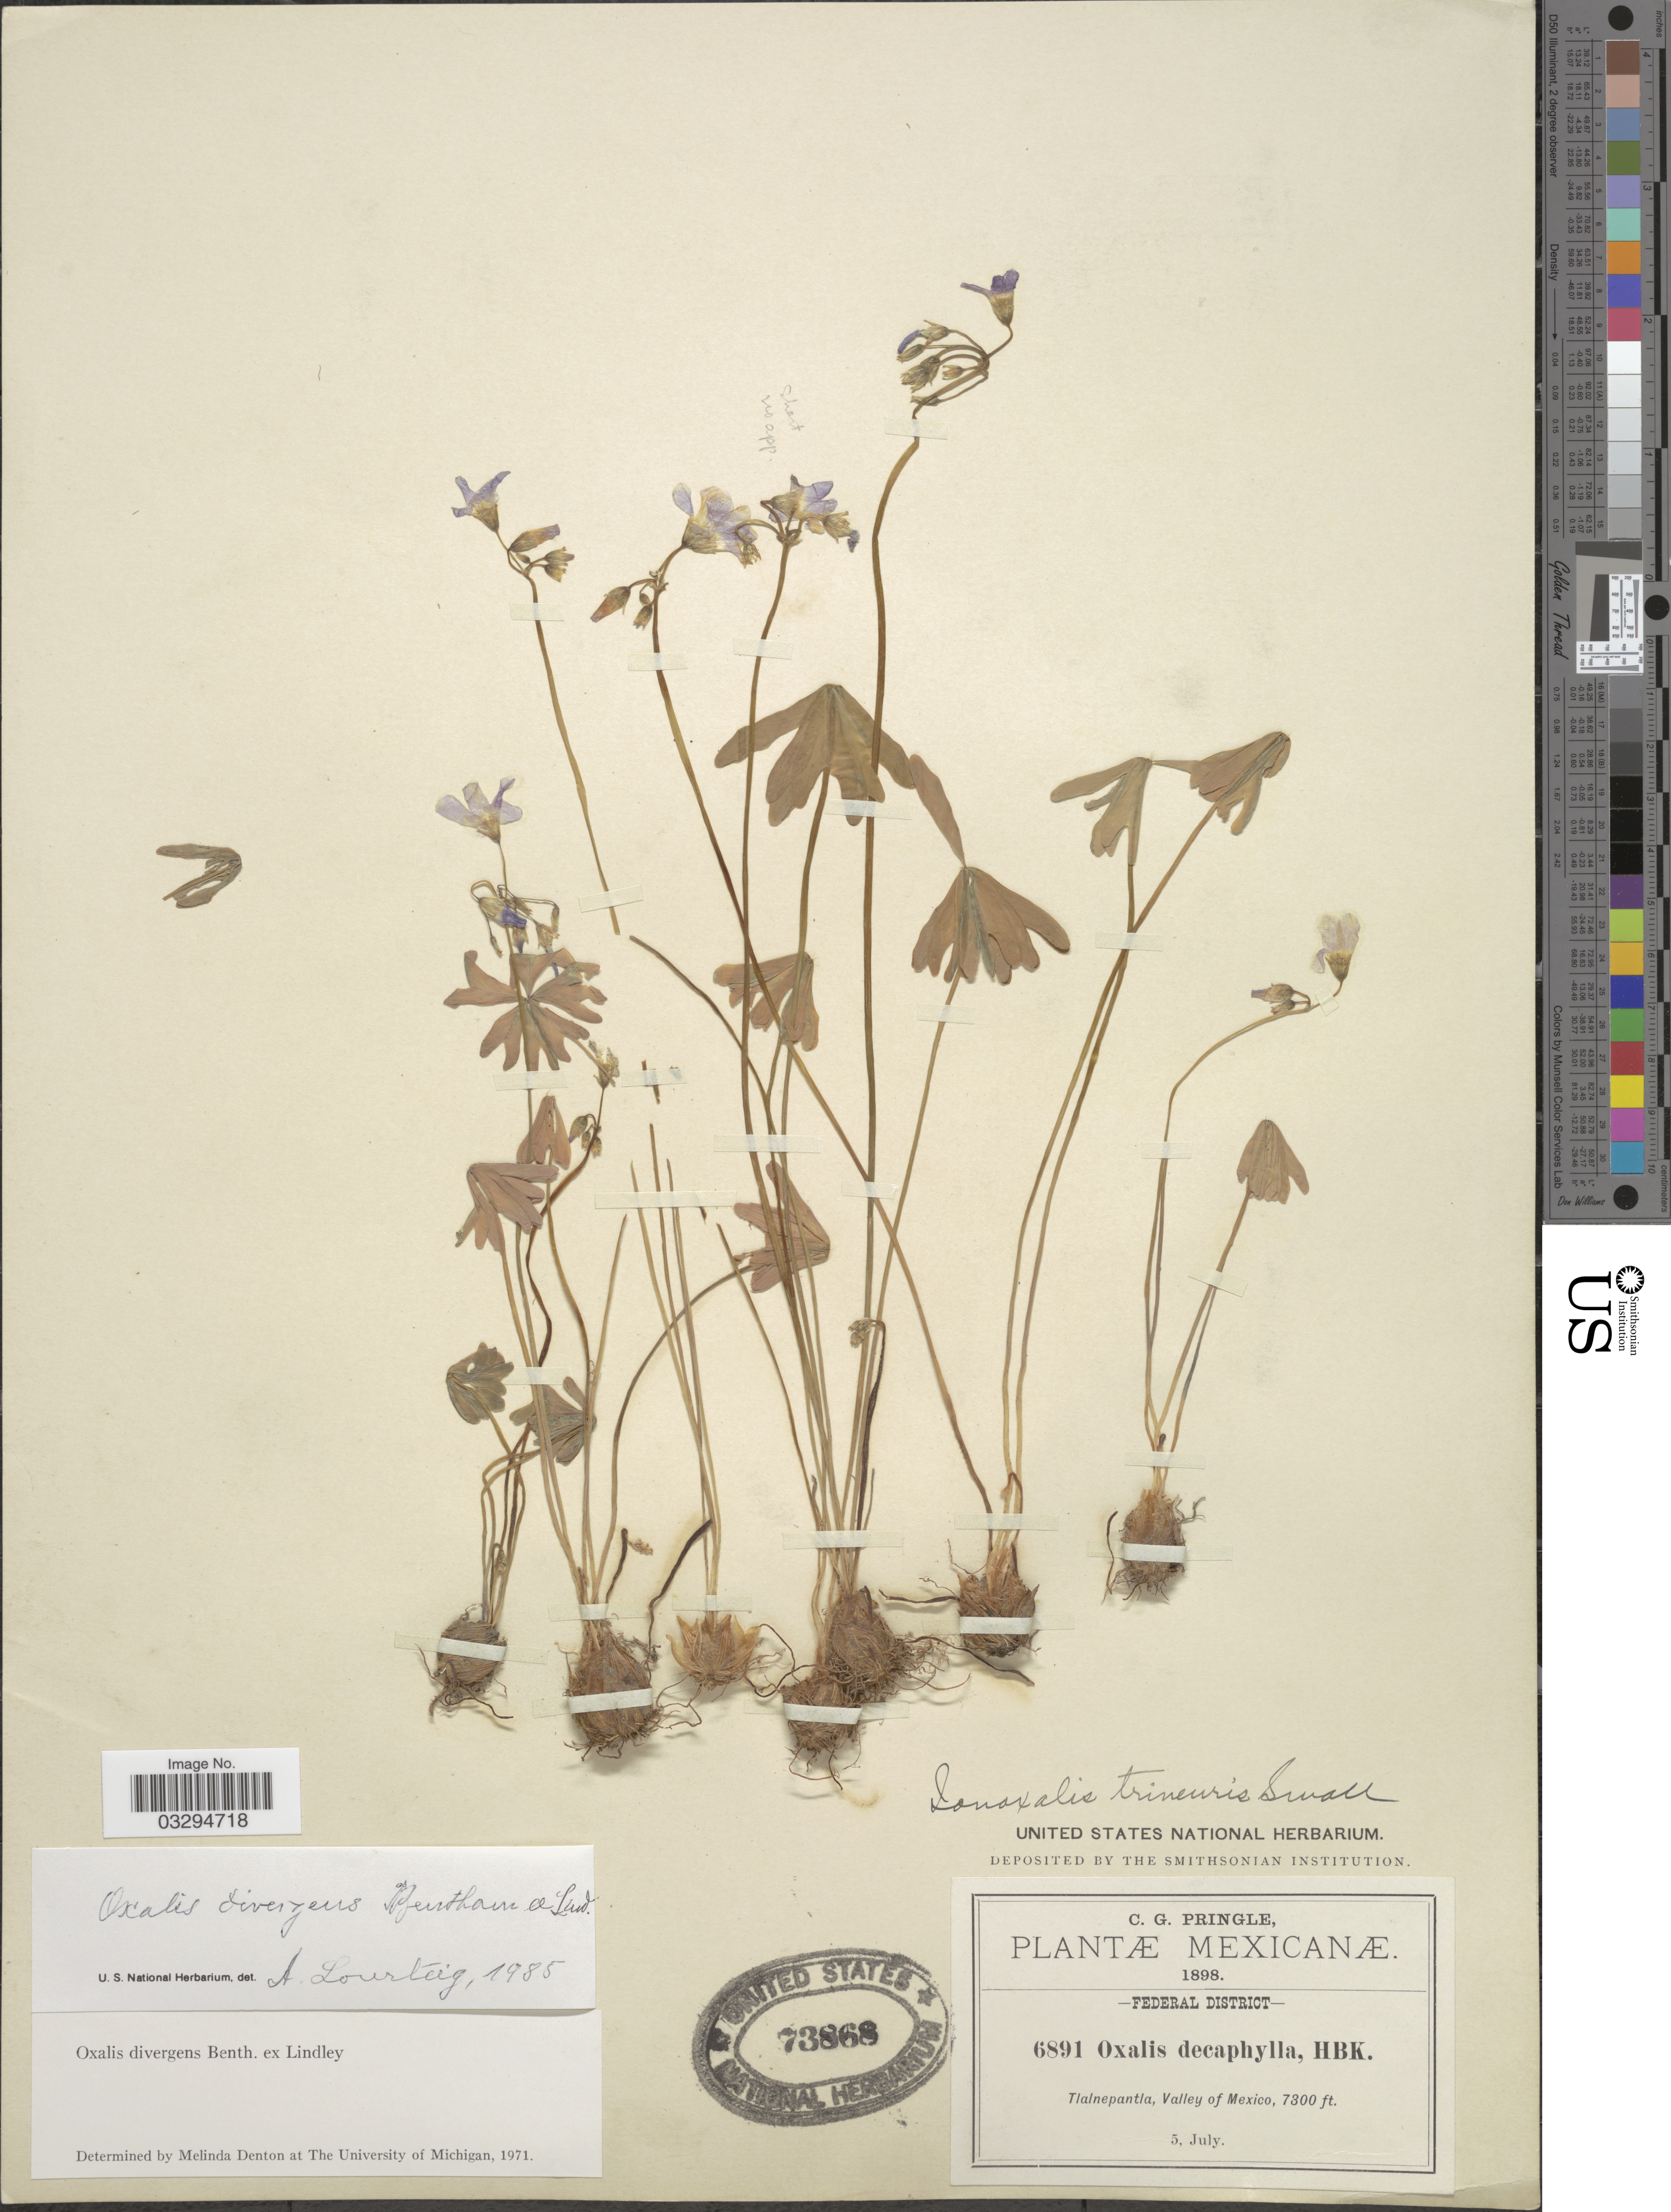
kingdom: Plantae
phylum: Tracheophyta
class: Magnoliopsida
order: Oxalidales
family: Oxalidaceae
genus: Oxalis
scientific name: Oxalis divergens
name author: Benth. ex Lindl.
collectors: C. G. Pringle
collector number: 6891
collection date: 1898-07-05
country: Mexico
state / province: Distrito Federal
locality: Tlalnepantla, Valley of Mexico. Federal District.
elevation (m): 2225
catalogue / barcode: US 73868